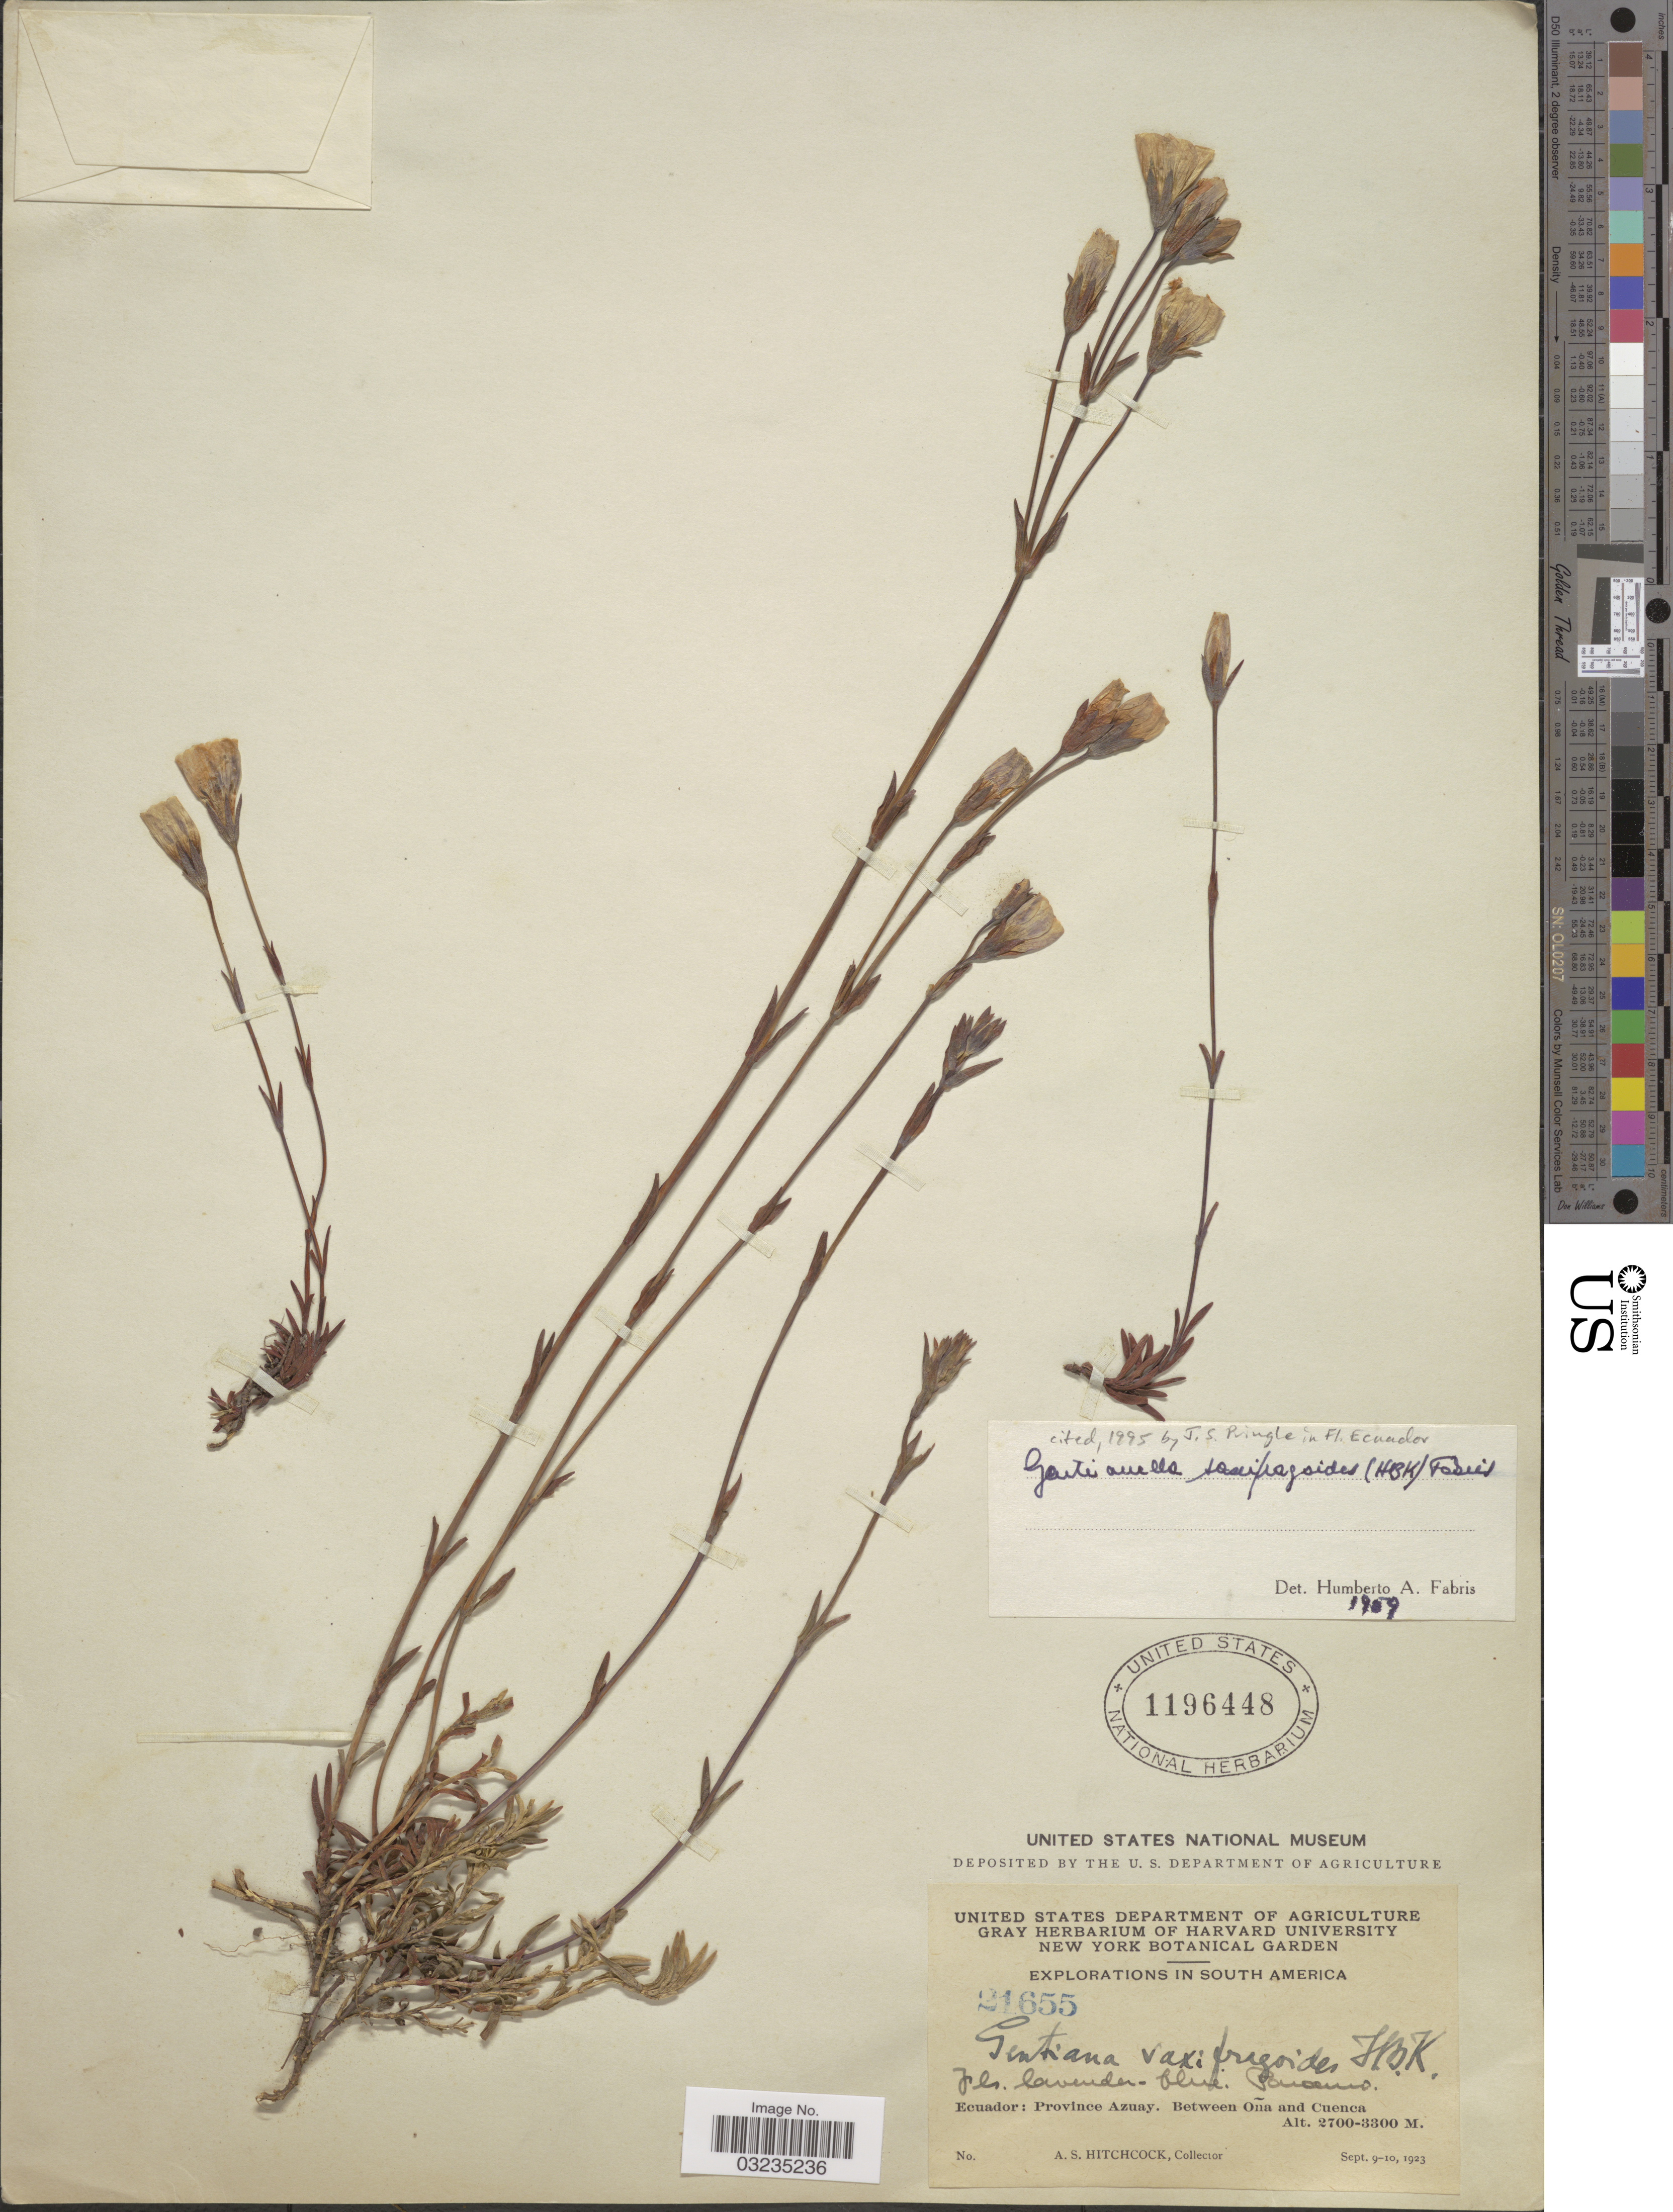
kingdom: Plantae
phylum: Tracheophyta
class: Magnoliopsida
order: Gentianales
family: Gentianaceae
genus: Gentiana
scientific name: Gentiana saxifragoides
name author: Kunth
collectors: A. S. Hitchcock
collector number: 21655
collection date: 1923-09-09/1923-09-10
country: Ecuador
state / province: Azuay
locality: Paramo. Province Azuay. Between Oña and Cuenca.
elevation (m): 2700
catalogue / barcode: US 1196448